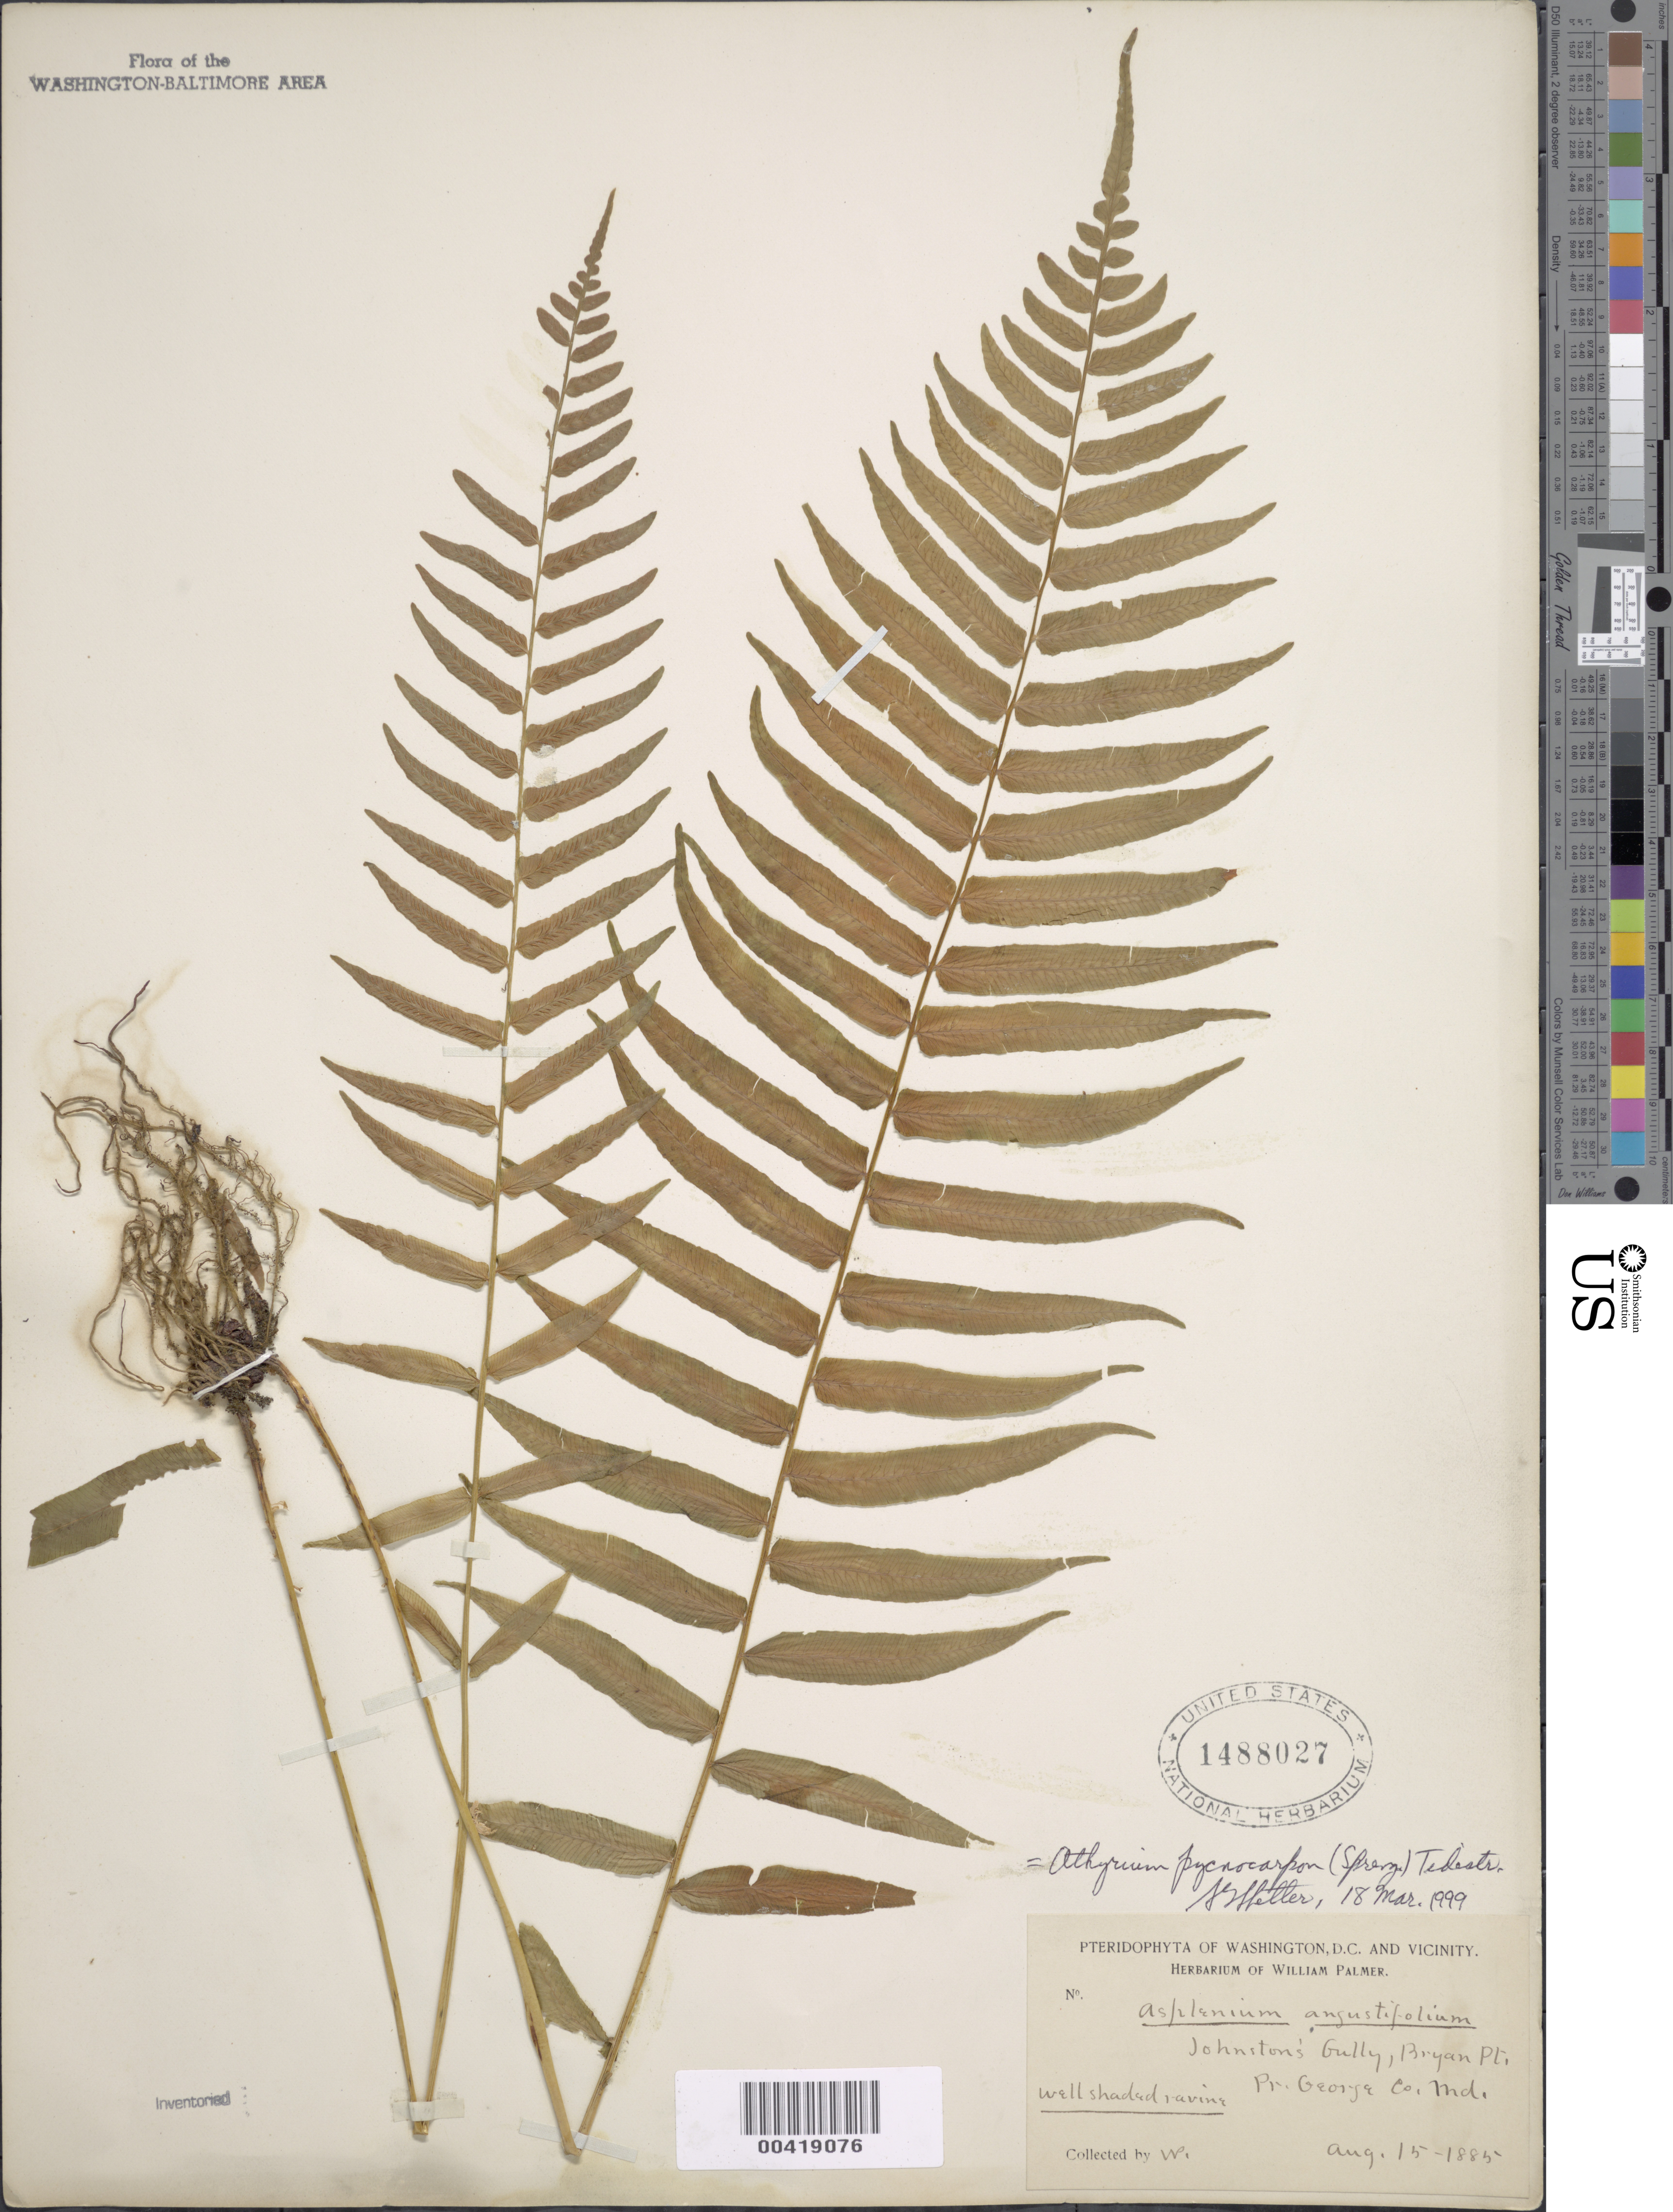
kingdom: Plantae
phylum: Tracheophyta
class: Polypodiopsida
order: Polypodiales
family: Diplaziopsidaceae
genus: Homalosorus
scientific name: Homalosorus pycnocarpos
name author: (Spreng.) Pic. Serm.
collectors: W. Palmer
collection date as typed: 15 Aug 1885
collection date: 1885-08-15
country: United States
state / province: Maryland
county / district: Prince George's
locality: Johnstons Gully, Bryan Point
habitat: Well shaded ravine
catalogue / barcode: US 1488027